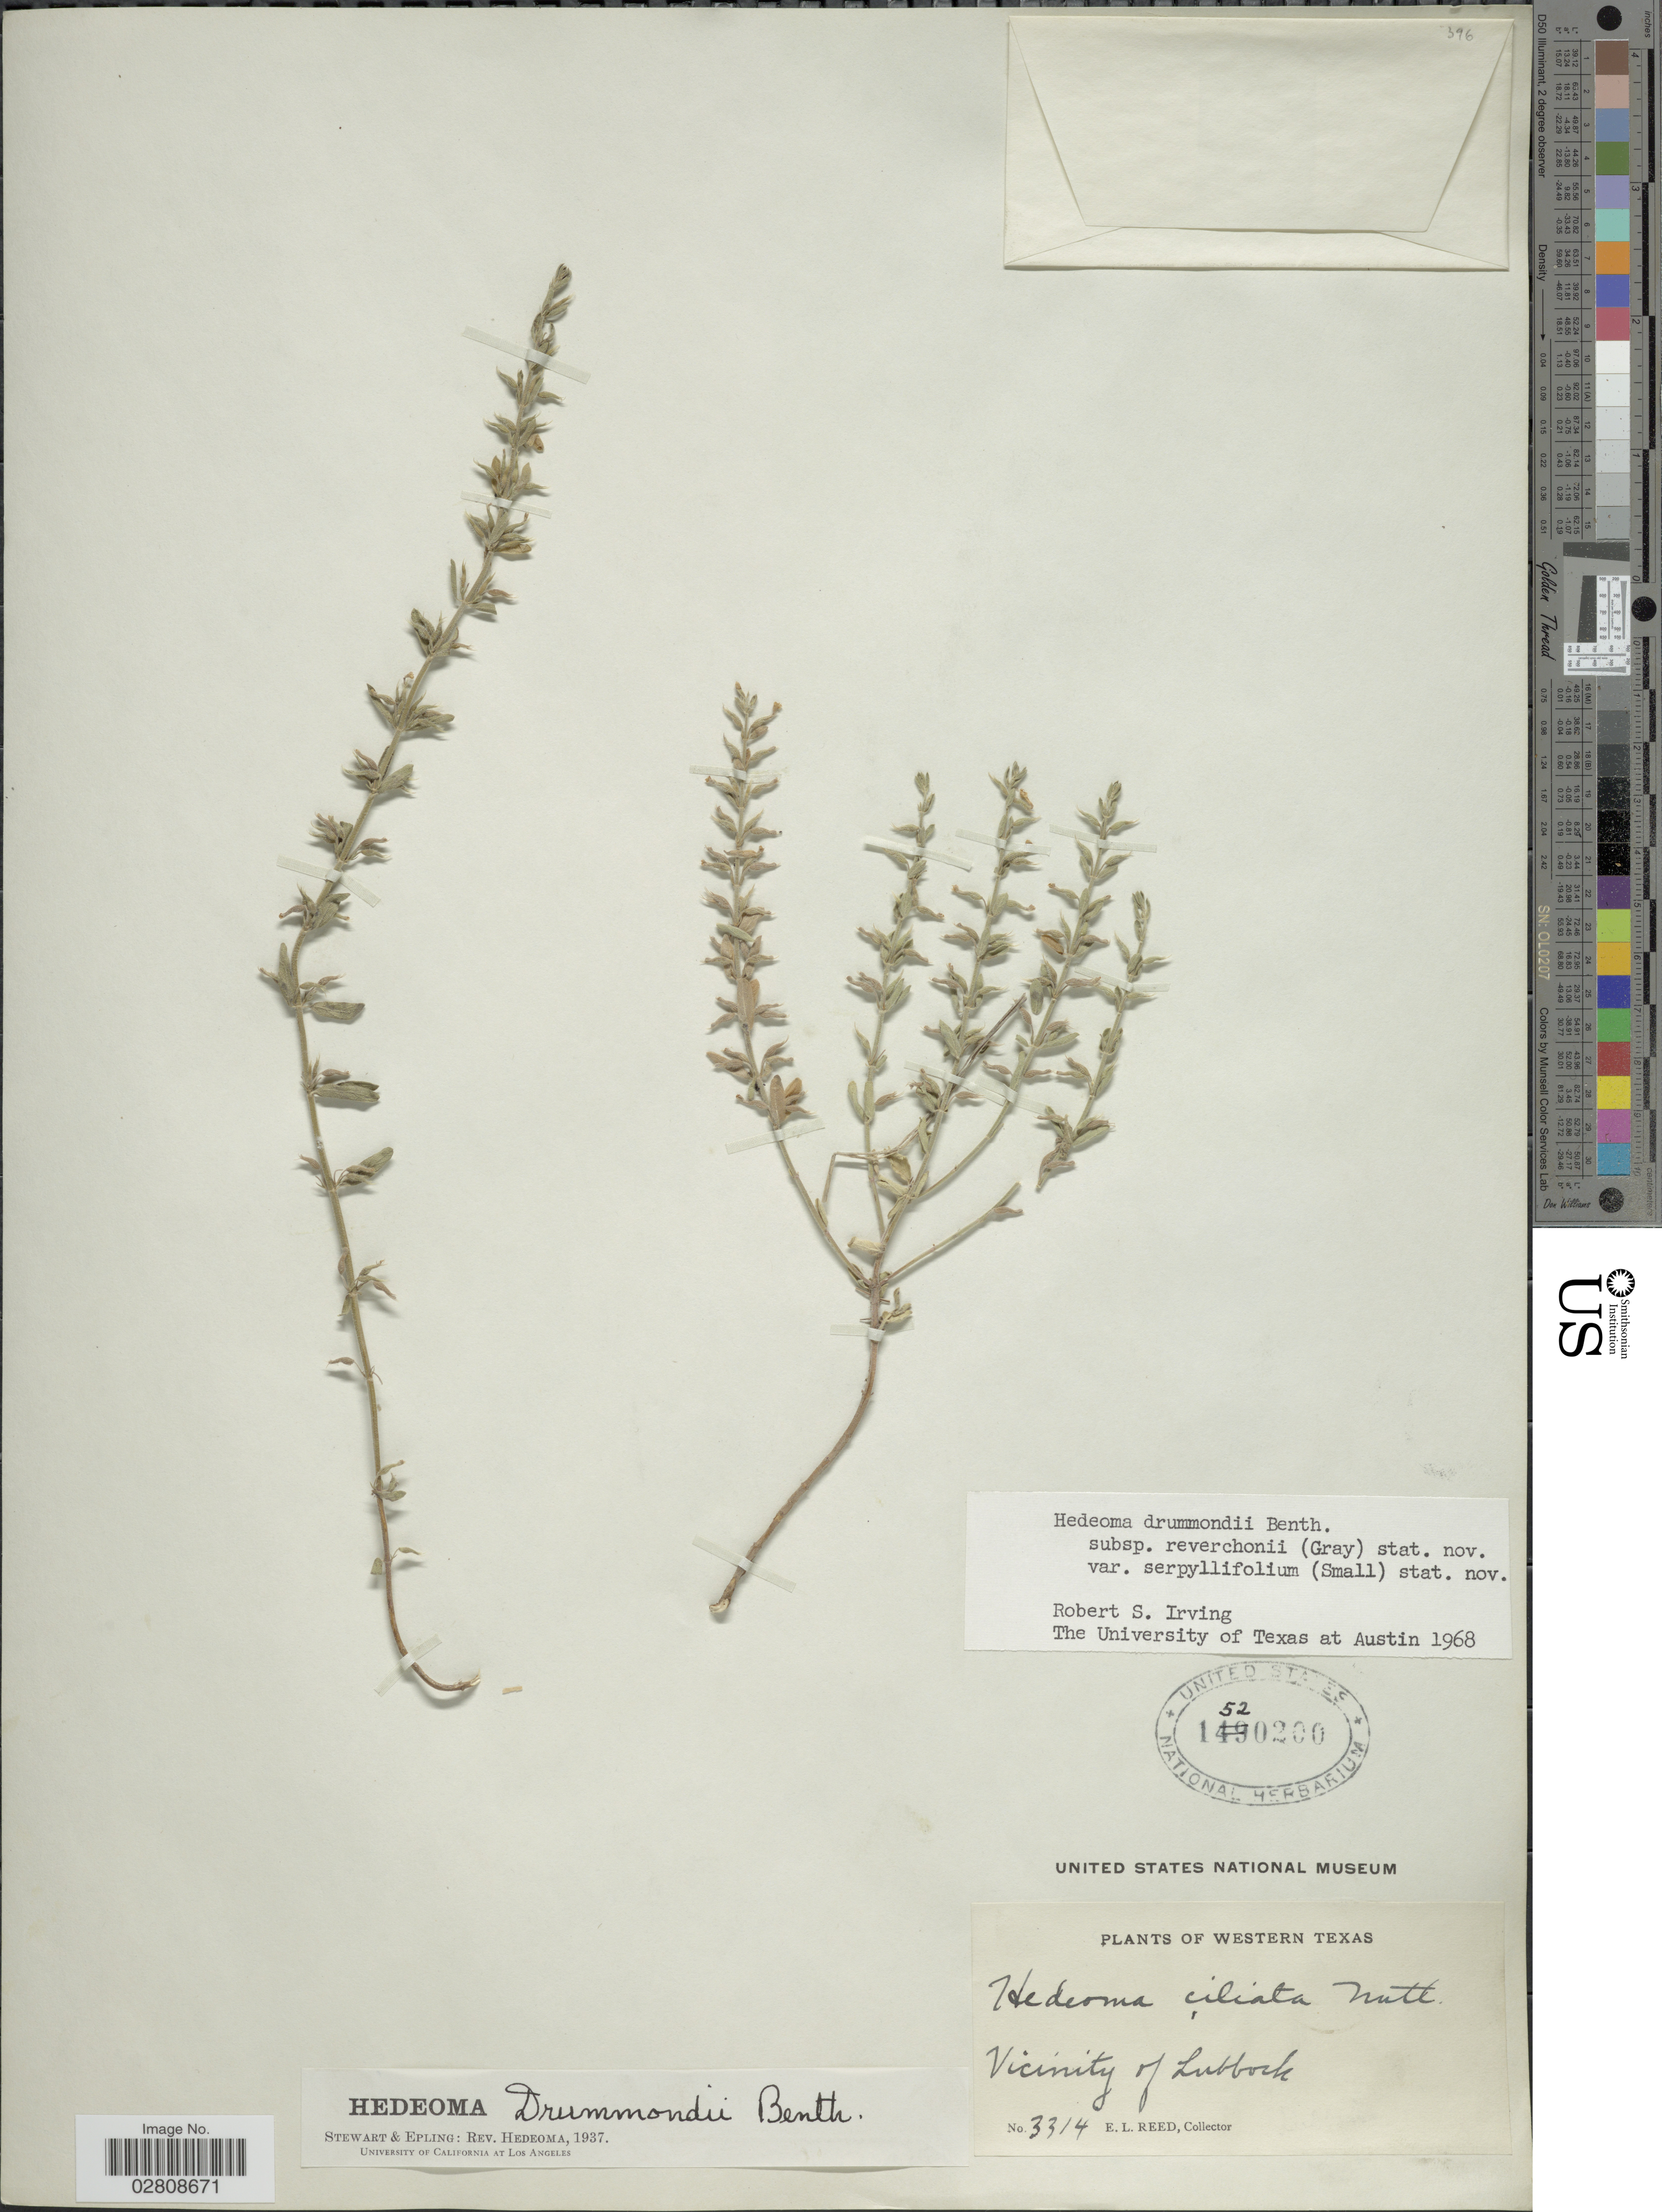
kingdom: Plantae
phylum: Tracheophyta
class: Magnoliopsida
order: Lamiales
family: Lamiaceae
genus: Hedeoma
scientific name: Hedeoma drummondii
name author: Benth.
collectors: E. Reed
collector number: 3314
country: United States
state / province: Texas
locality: Western Texas. Vicinity of Lubbock.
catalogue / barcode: US 1520200